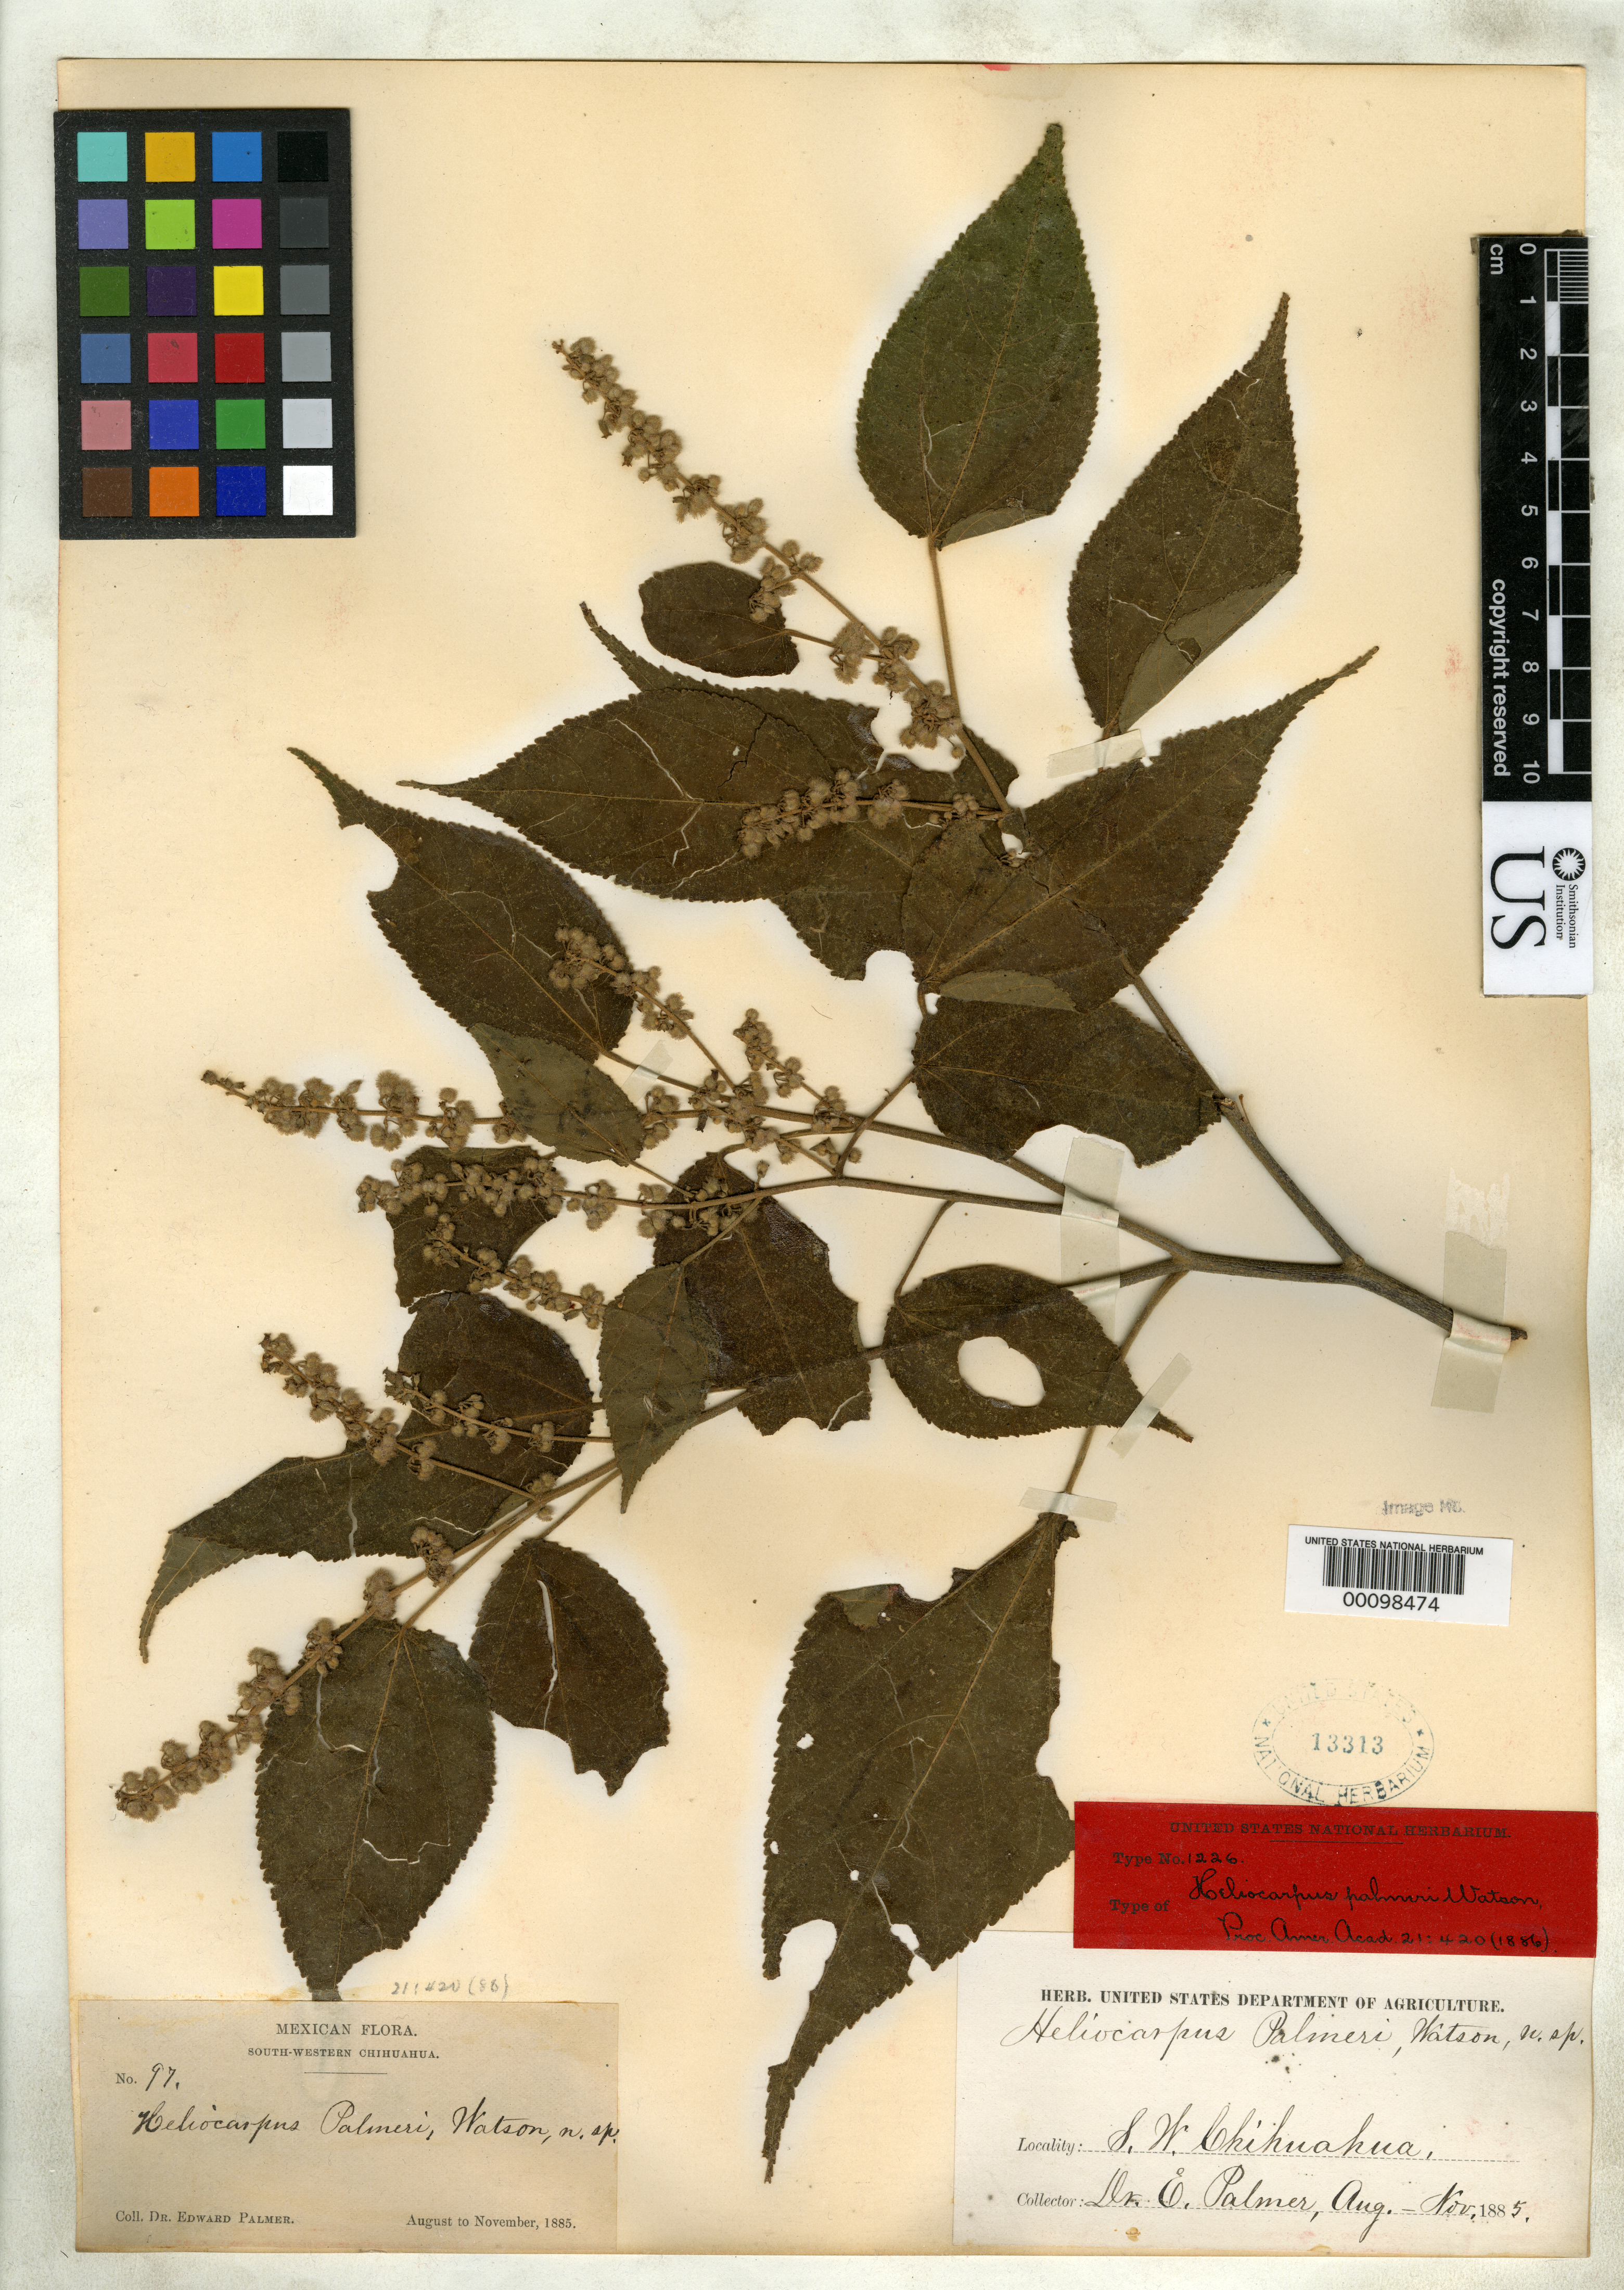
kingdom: Plantae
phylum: Tracheophyta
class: Magnoliopsida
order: Malvales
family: Malvaceae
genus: Heliocarpus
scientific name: Heliocarpus palmeri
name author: S. Watson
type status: Syntype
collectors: E. Palmer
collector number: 97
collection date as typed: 1880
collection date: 1880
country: Mexico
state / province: Chihuahua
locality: SW Chihuahua.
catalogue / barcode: US 13313